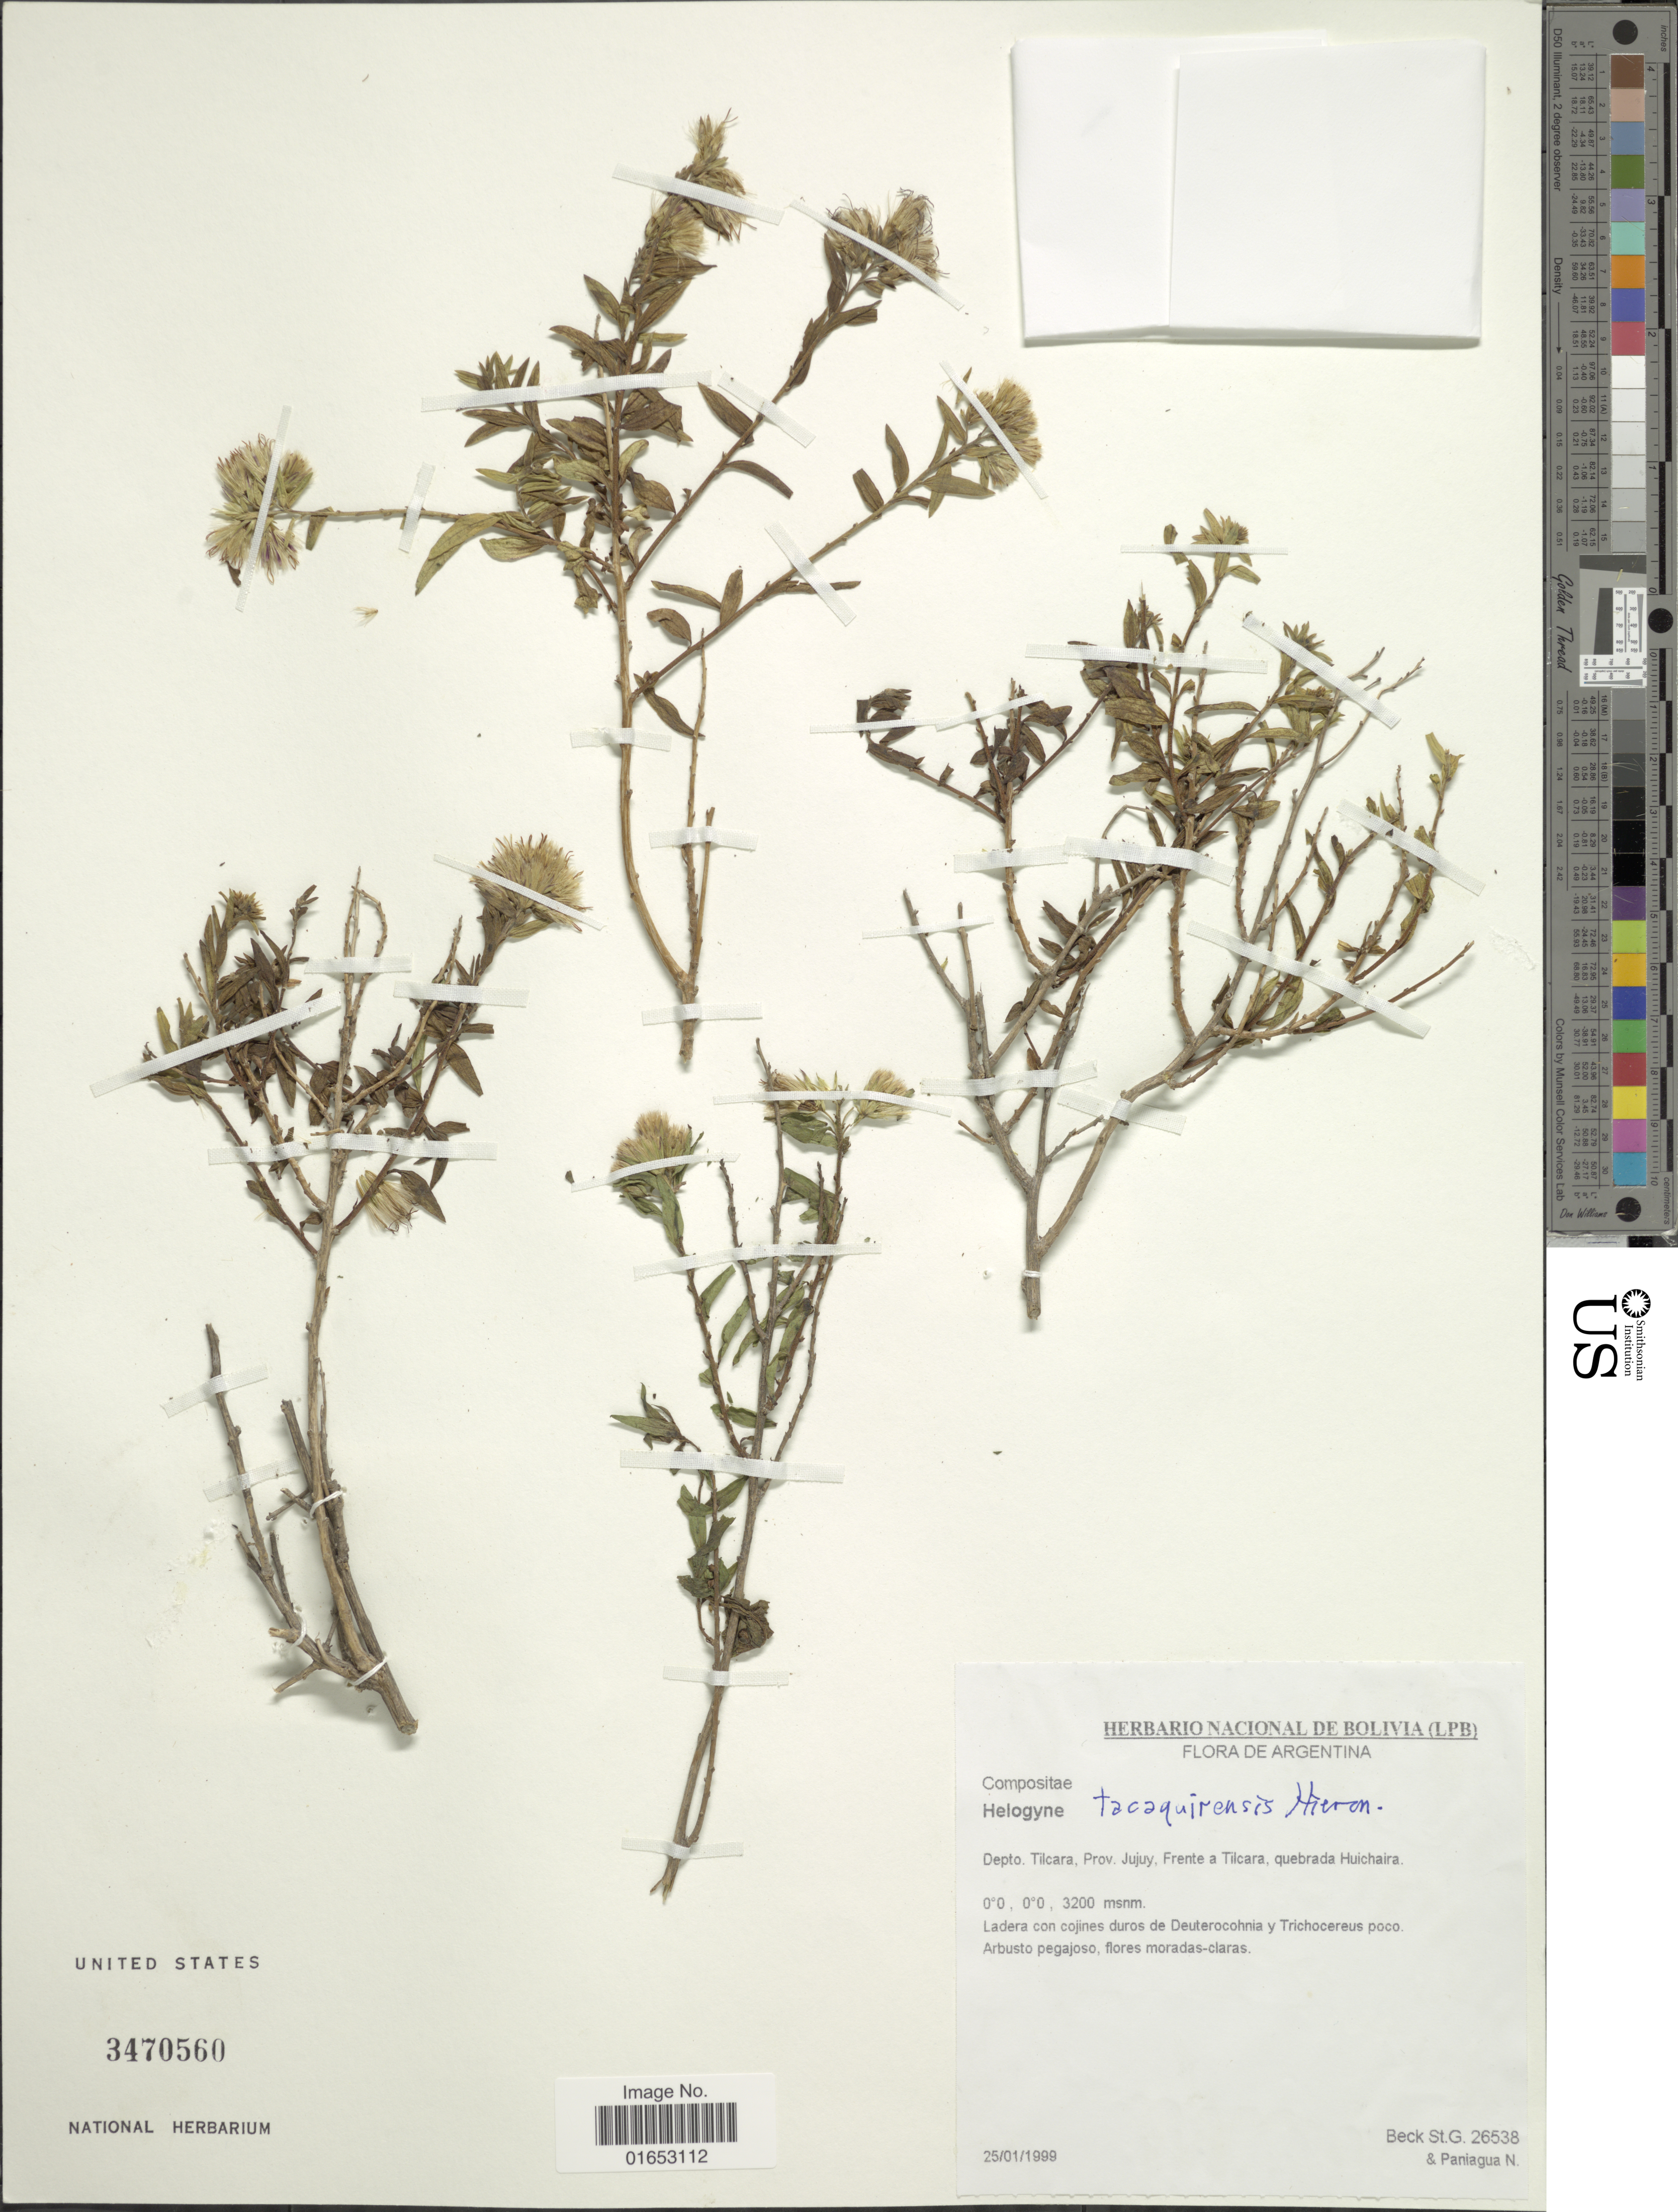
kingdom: Plantae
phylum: Tracheophyta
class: Magnoliopsida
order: Asterales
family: Asteraceae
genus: Helogyne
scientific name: Helogyne tacaquirensis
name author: Hieron. in Urban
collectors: S. G. Beck & N. Paniagua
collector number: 26538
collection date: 1999-01-25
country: Argentina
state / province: Jujuy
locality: Depto. Tilcara, Frente a Tilcara, quebrada Huichaira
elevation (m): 3200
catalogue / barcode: US 3470560